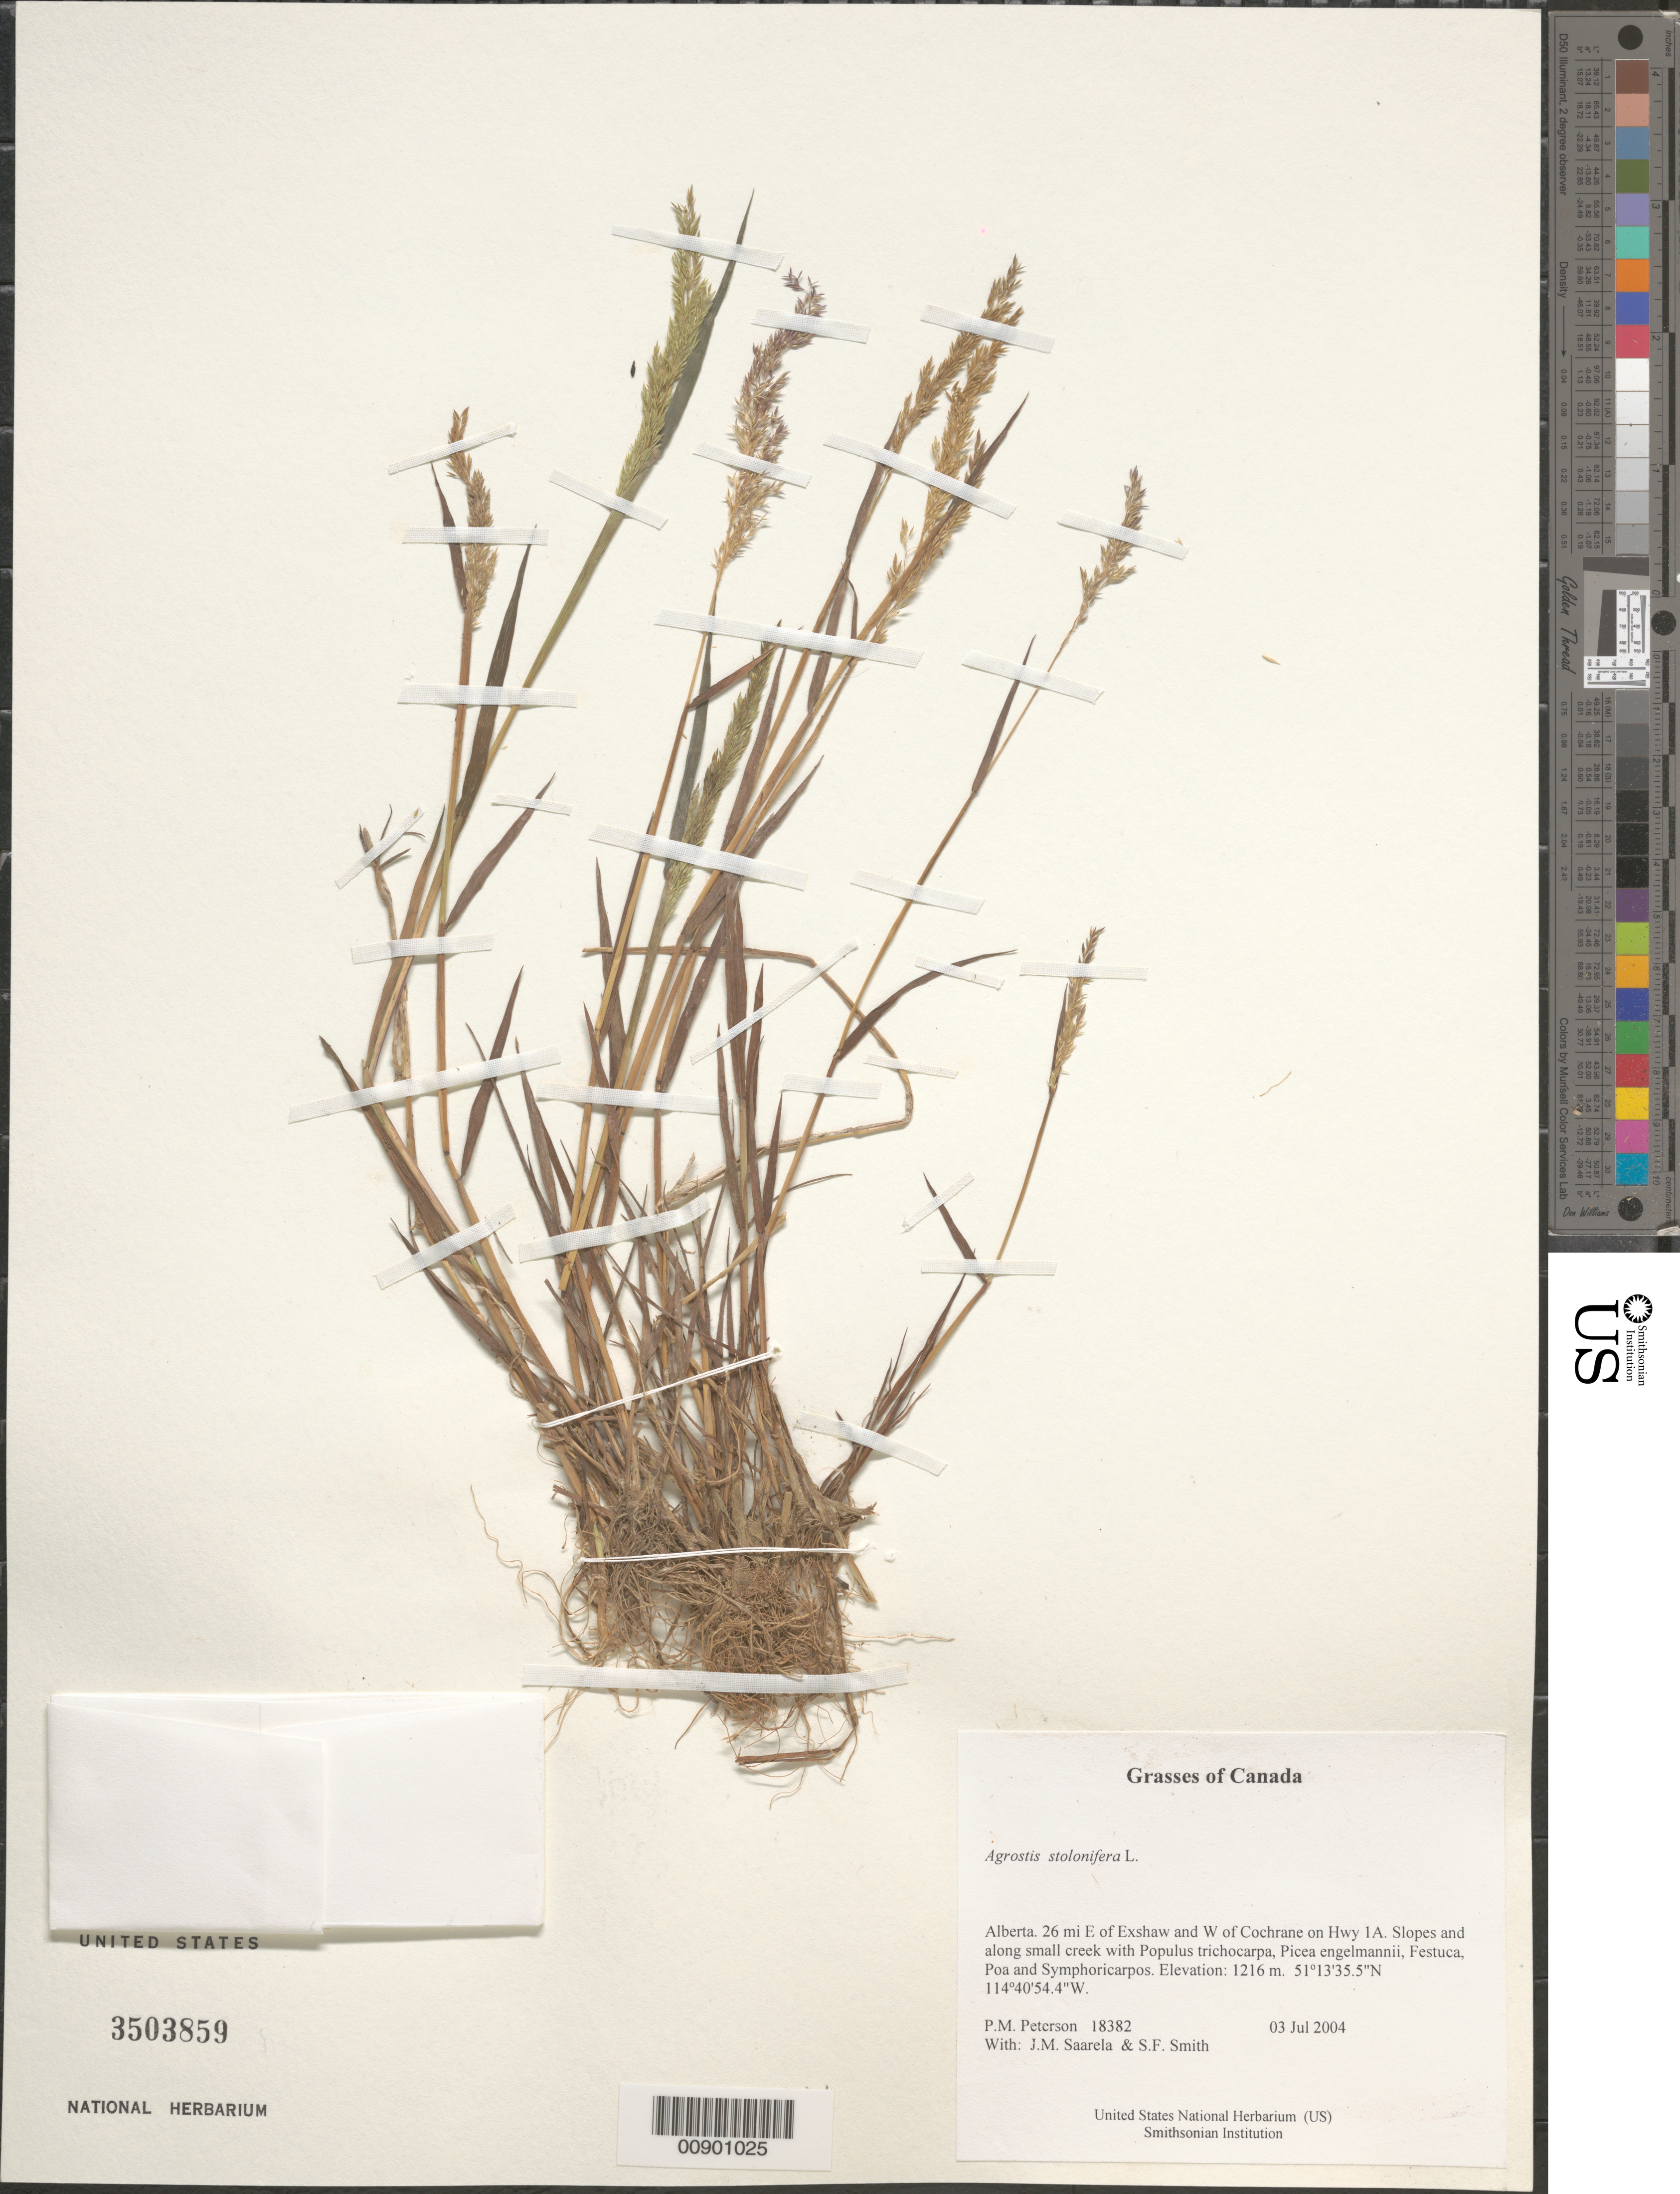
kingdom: Plantae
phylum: Tracheophyta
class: Liliopsida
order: Poales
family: Poaceae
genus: Agrostis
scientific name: Agrostis stolonifera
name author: L.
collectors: P. M. Peterson, J. Saarela & S.F. Smith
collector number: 18382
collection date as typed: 03 Jul 2004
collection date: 2004-07-03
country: Canada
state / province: Alberta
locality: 26 mi E of Exshaw and W of Cochrane on Hwy 1A. Slopes and along small creek with Populus trichocarpa, Picea engelmannii, Festuca, Poa and Symphoricarpos.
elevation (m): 1216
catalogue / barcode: US 3503859